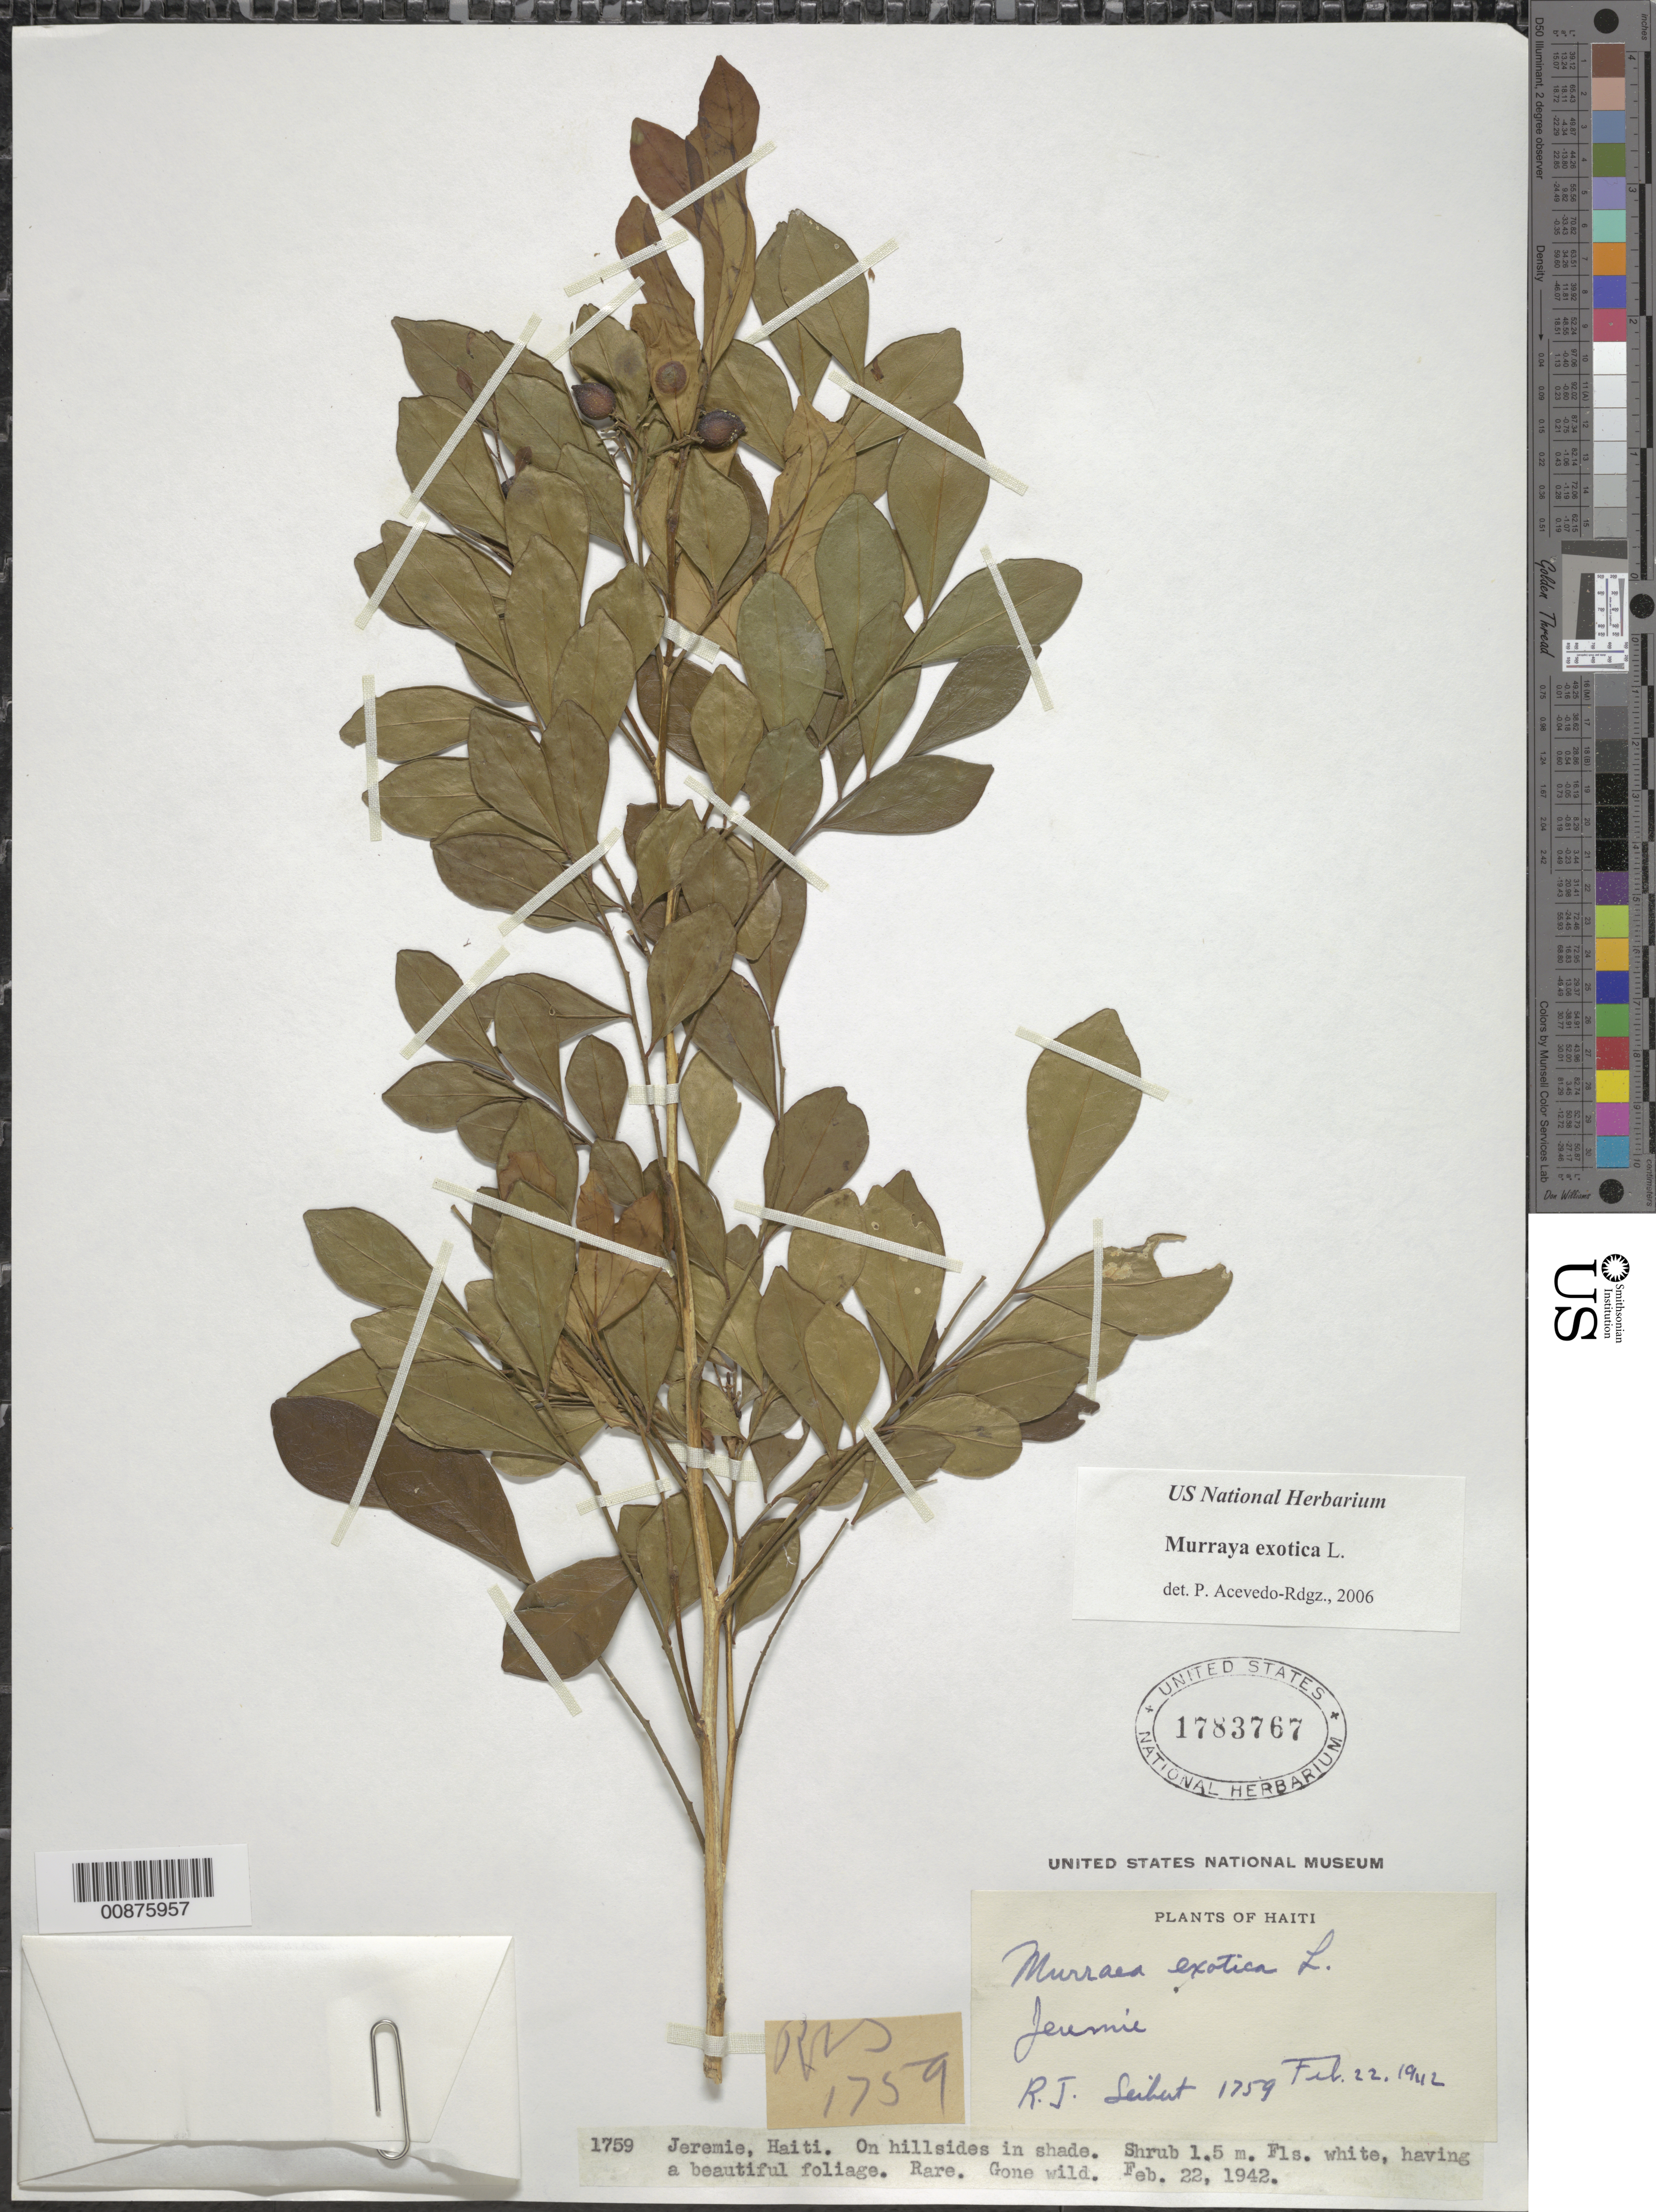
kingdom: Plantae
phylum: Tracheophyta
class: Magnoliopsida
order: Sapindales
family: Rutaceae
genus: Murraya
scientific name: Murraya exotica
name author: L.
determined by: Acevedo-Rodríguez, P., (BOT), Smithsonian Institution - National Museum of Natural History (UNITED STATES)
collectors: R. J. Seibert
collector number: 1759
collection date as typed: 22 Feb 1942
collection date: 1942-02-22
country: Haiti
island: Hispaniola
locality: Jérémie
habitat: On hillside in shade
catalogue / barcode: US 1783767